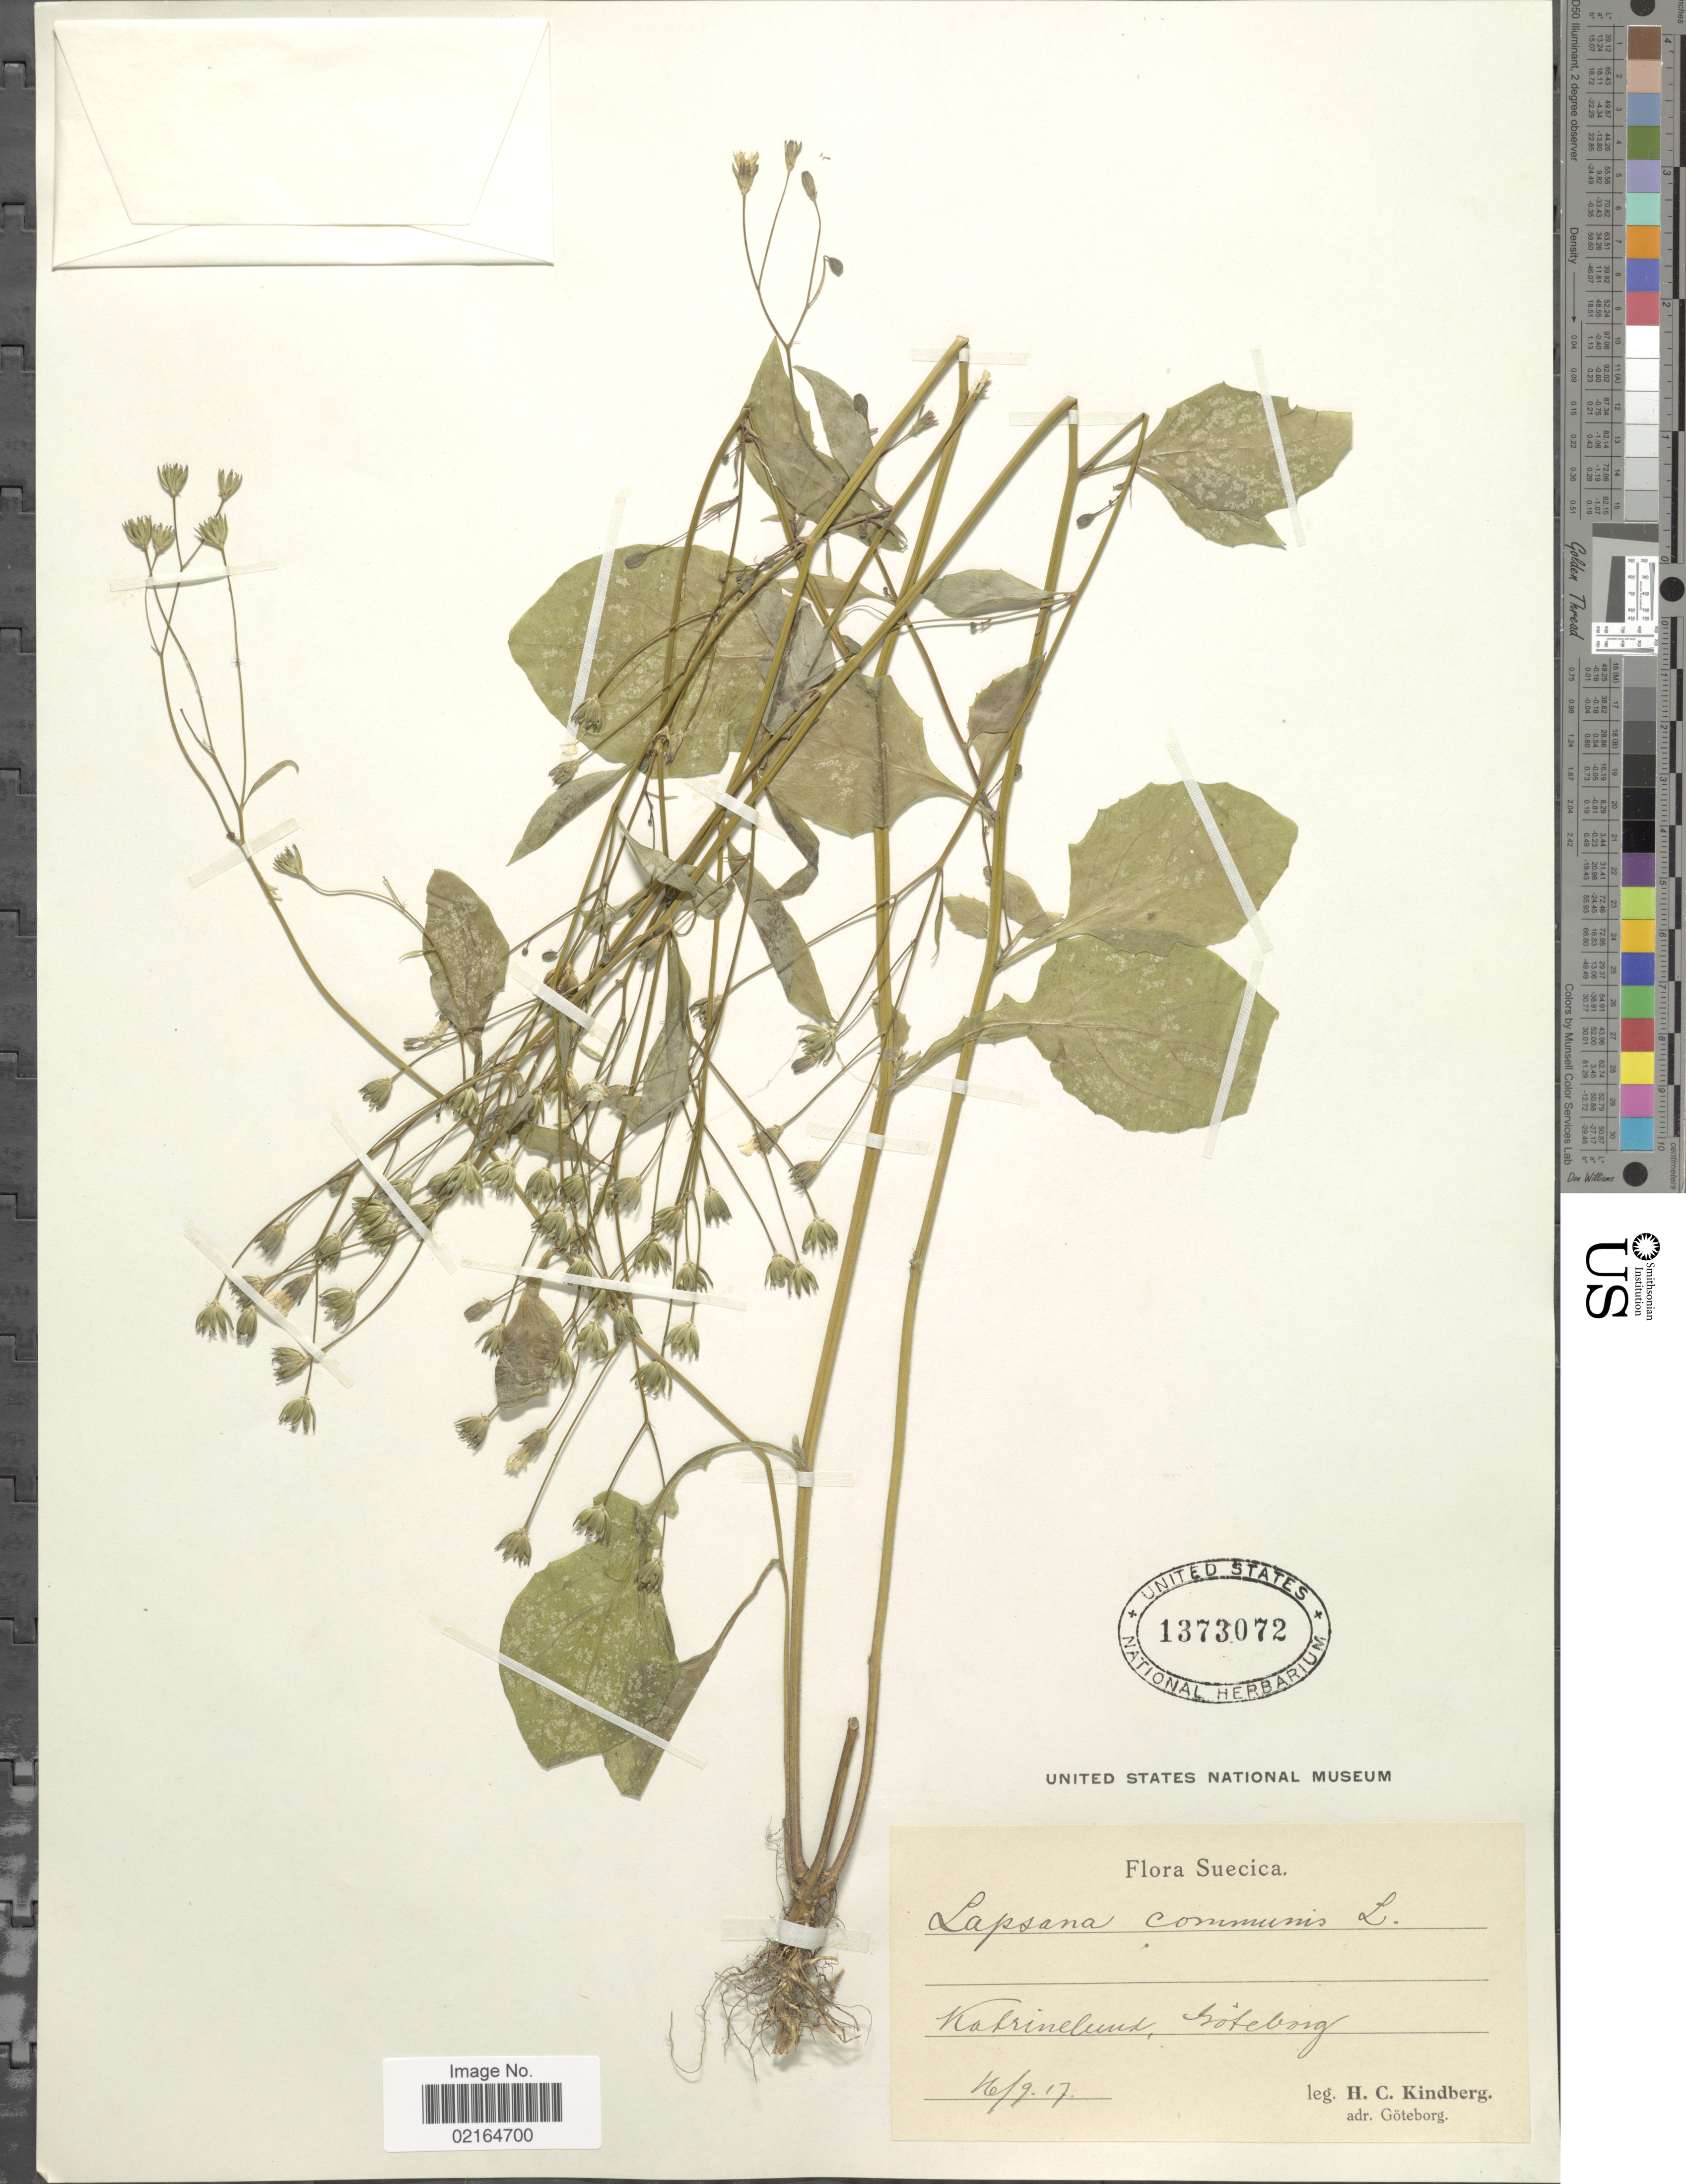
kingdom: Plantae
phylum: Tracheophyta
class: Magnoliopsida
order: Asterales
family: Asteraceae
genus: Lapsana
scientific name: Lapsana communis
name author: L.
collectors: H. Kindberg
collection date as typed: Transcribed d/m/y: 16/9/17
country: Sweden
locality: Suecica, Katrinelund, Göteborg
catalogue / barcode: US 1373072